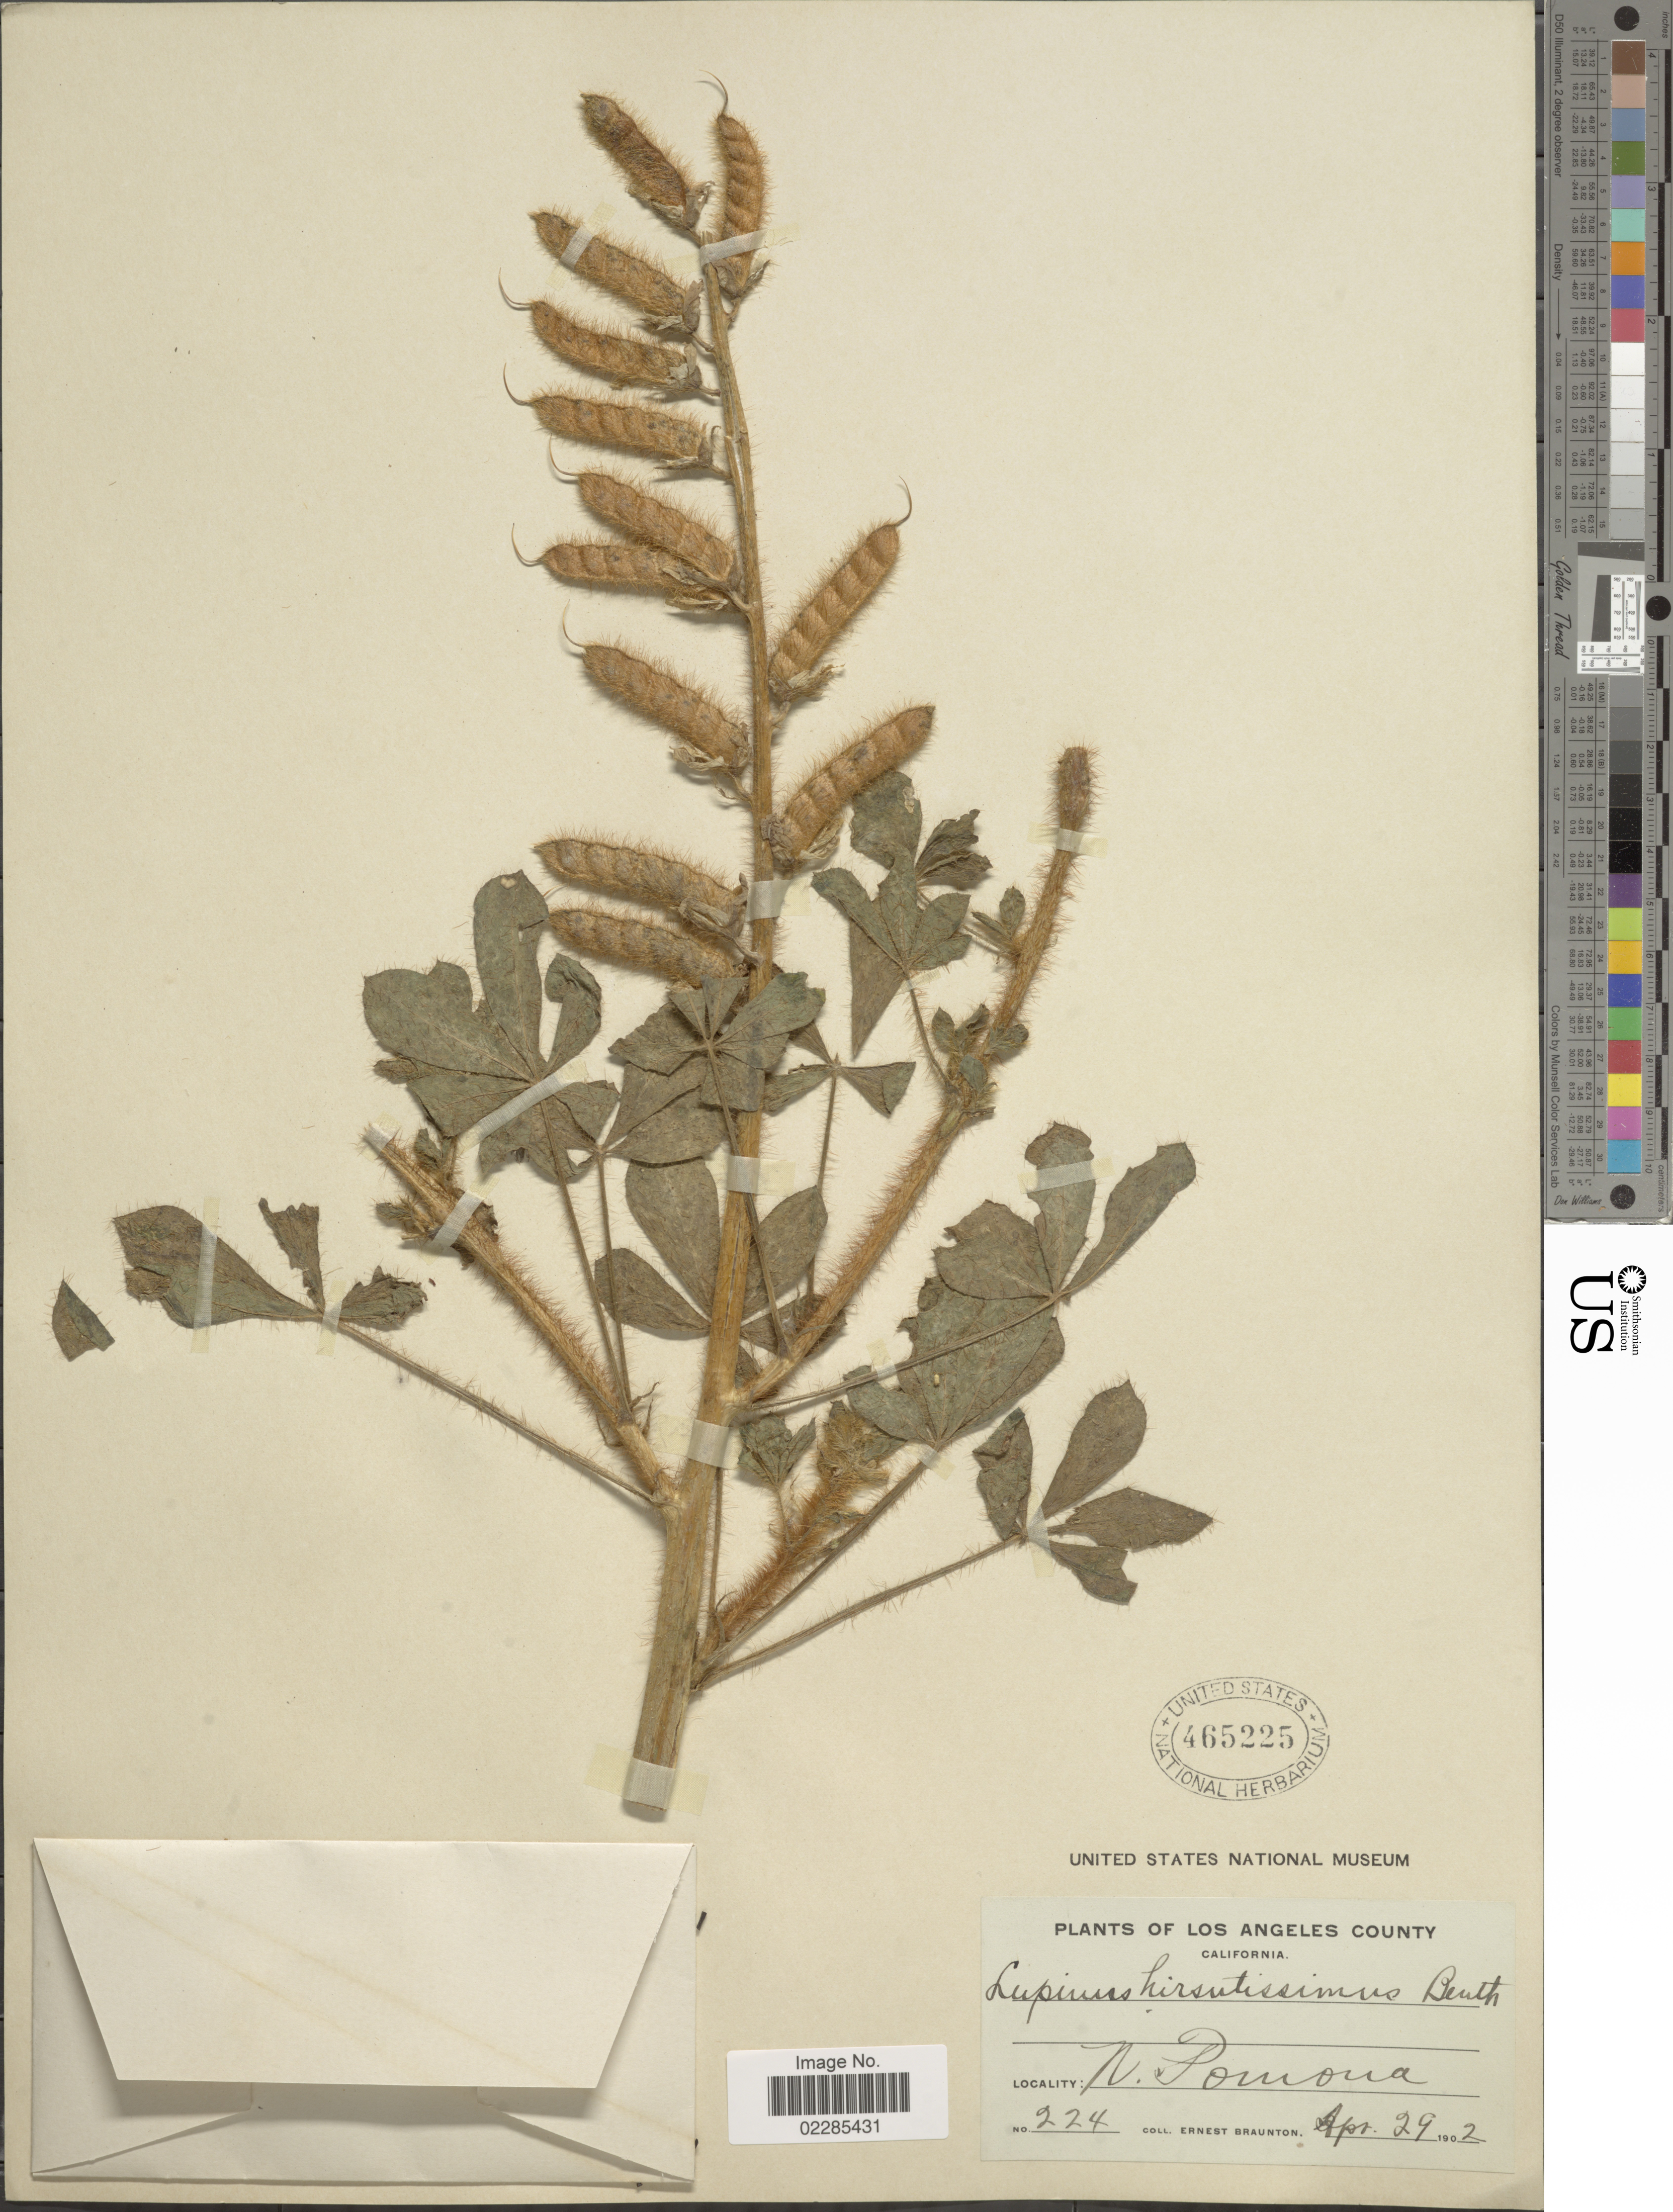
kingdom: Plantae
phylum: Tracheophyta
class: Magnoliopsida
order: Fabales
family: Fabaceae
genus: Lupinus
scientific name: Lupinus hirsutissimus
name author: Benth.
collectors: E. Braunton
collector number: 224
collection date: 1902-04-29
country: United States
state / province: California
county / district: Los Angeles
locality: Los Angeles County, N Pomona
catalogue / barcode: US 465225